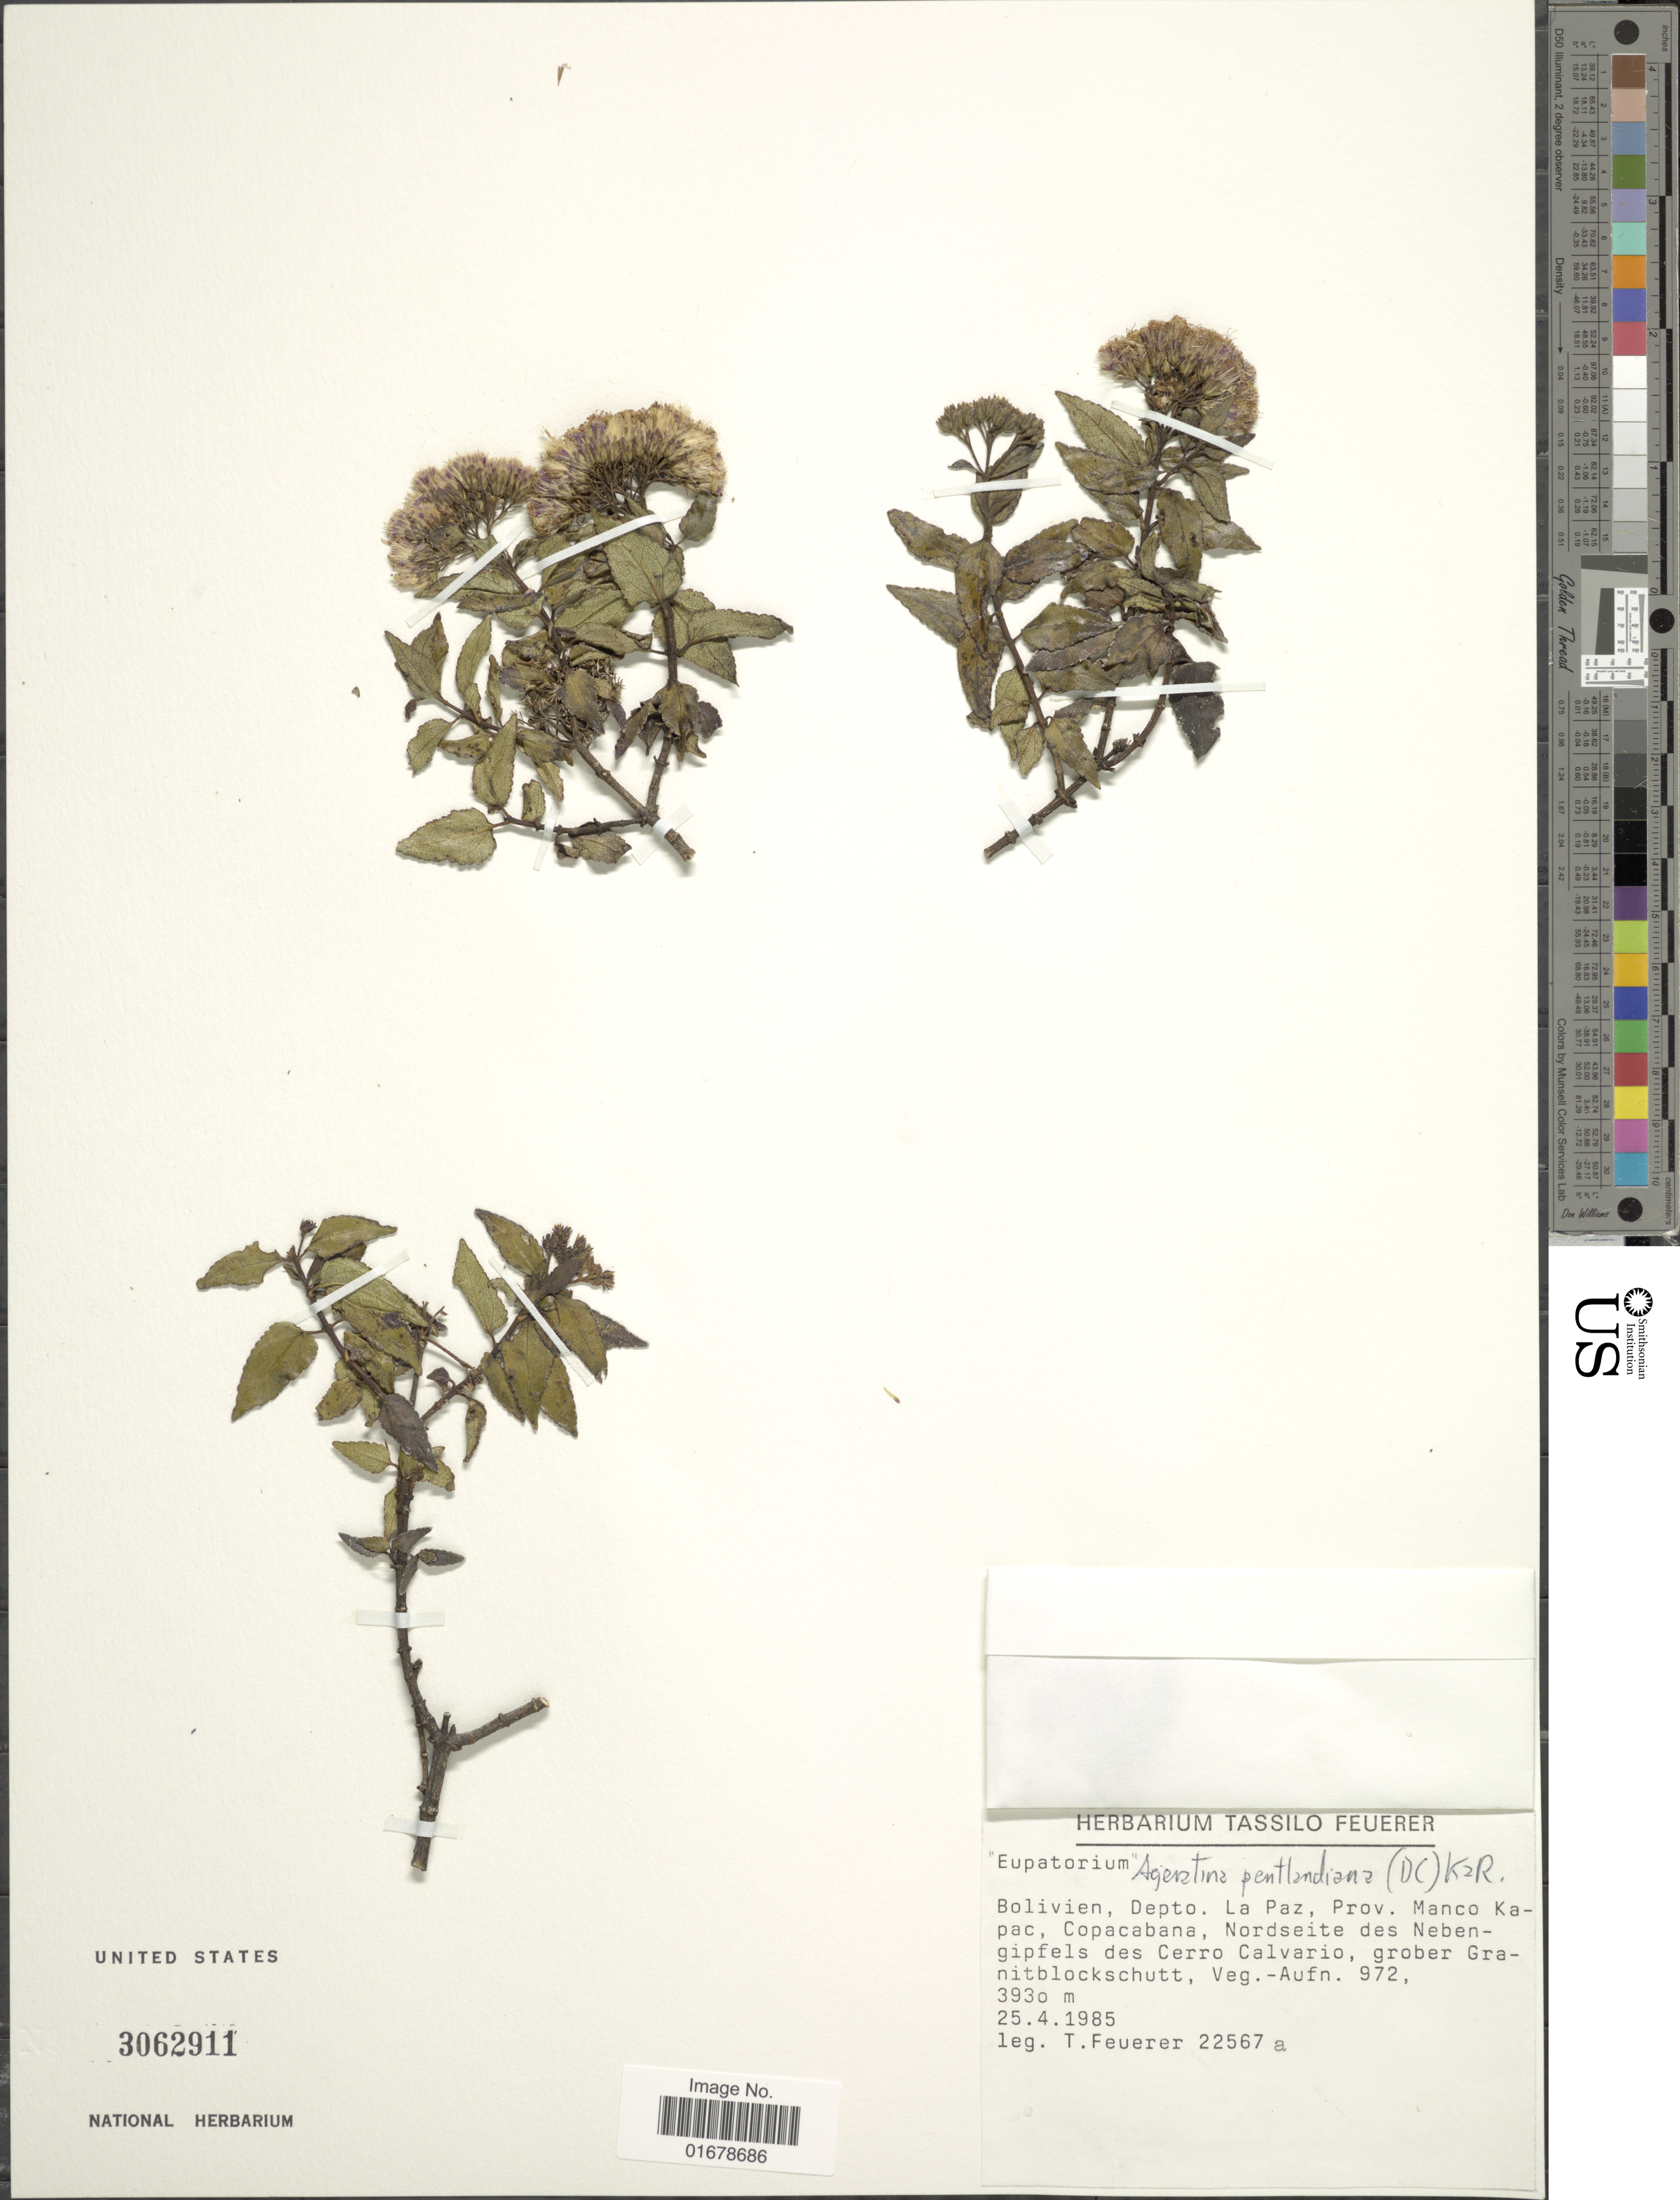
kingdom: Plantae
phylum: Tracheophyta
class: Magnoliopsida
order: Asterales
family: Asteraceae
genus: Ageratina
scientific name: Ageratina pentlandiana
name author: (DC.) R.M. King & H. Rob.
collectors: T. Feuerer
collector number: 22567a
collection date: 1985-04-25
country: Bolivia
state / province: La Paz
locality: Bolivien, Depto. La Paz, Prov. Manco Kapac, Cipacajbana, Nordseite des Nebengipfels des Cerro Calvario, grober Granitblockschutt, Veg. - Aufn. 972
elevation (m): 3930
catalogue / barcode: US 3062911